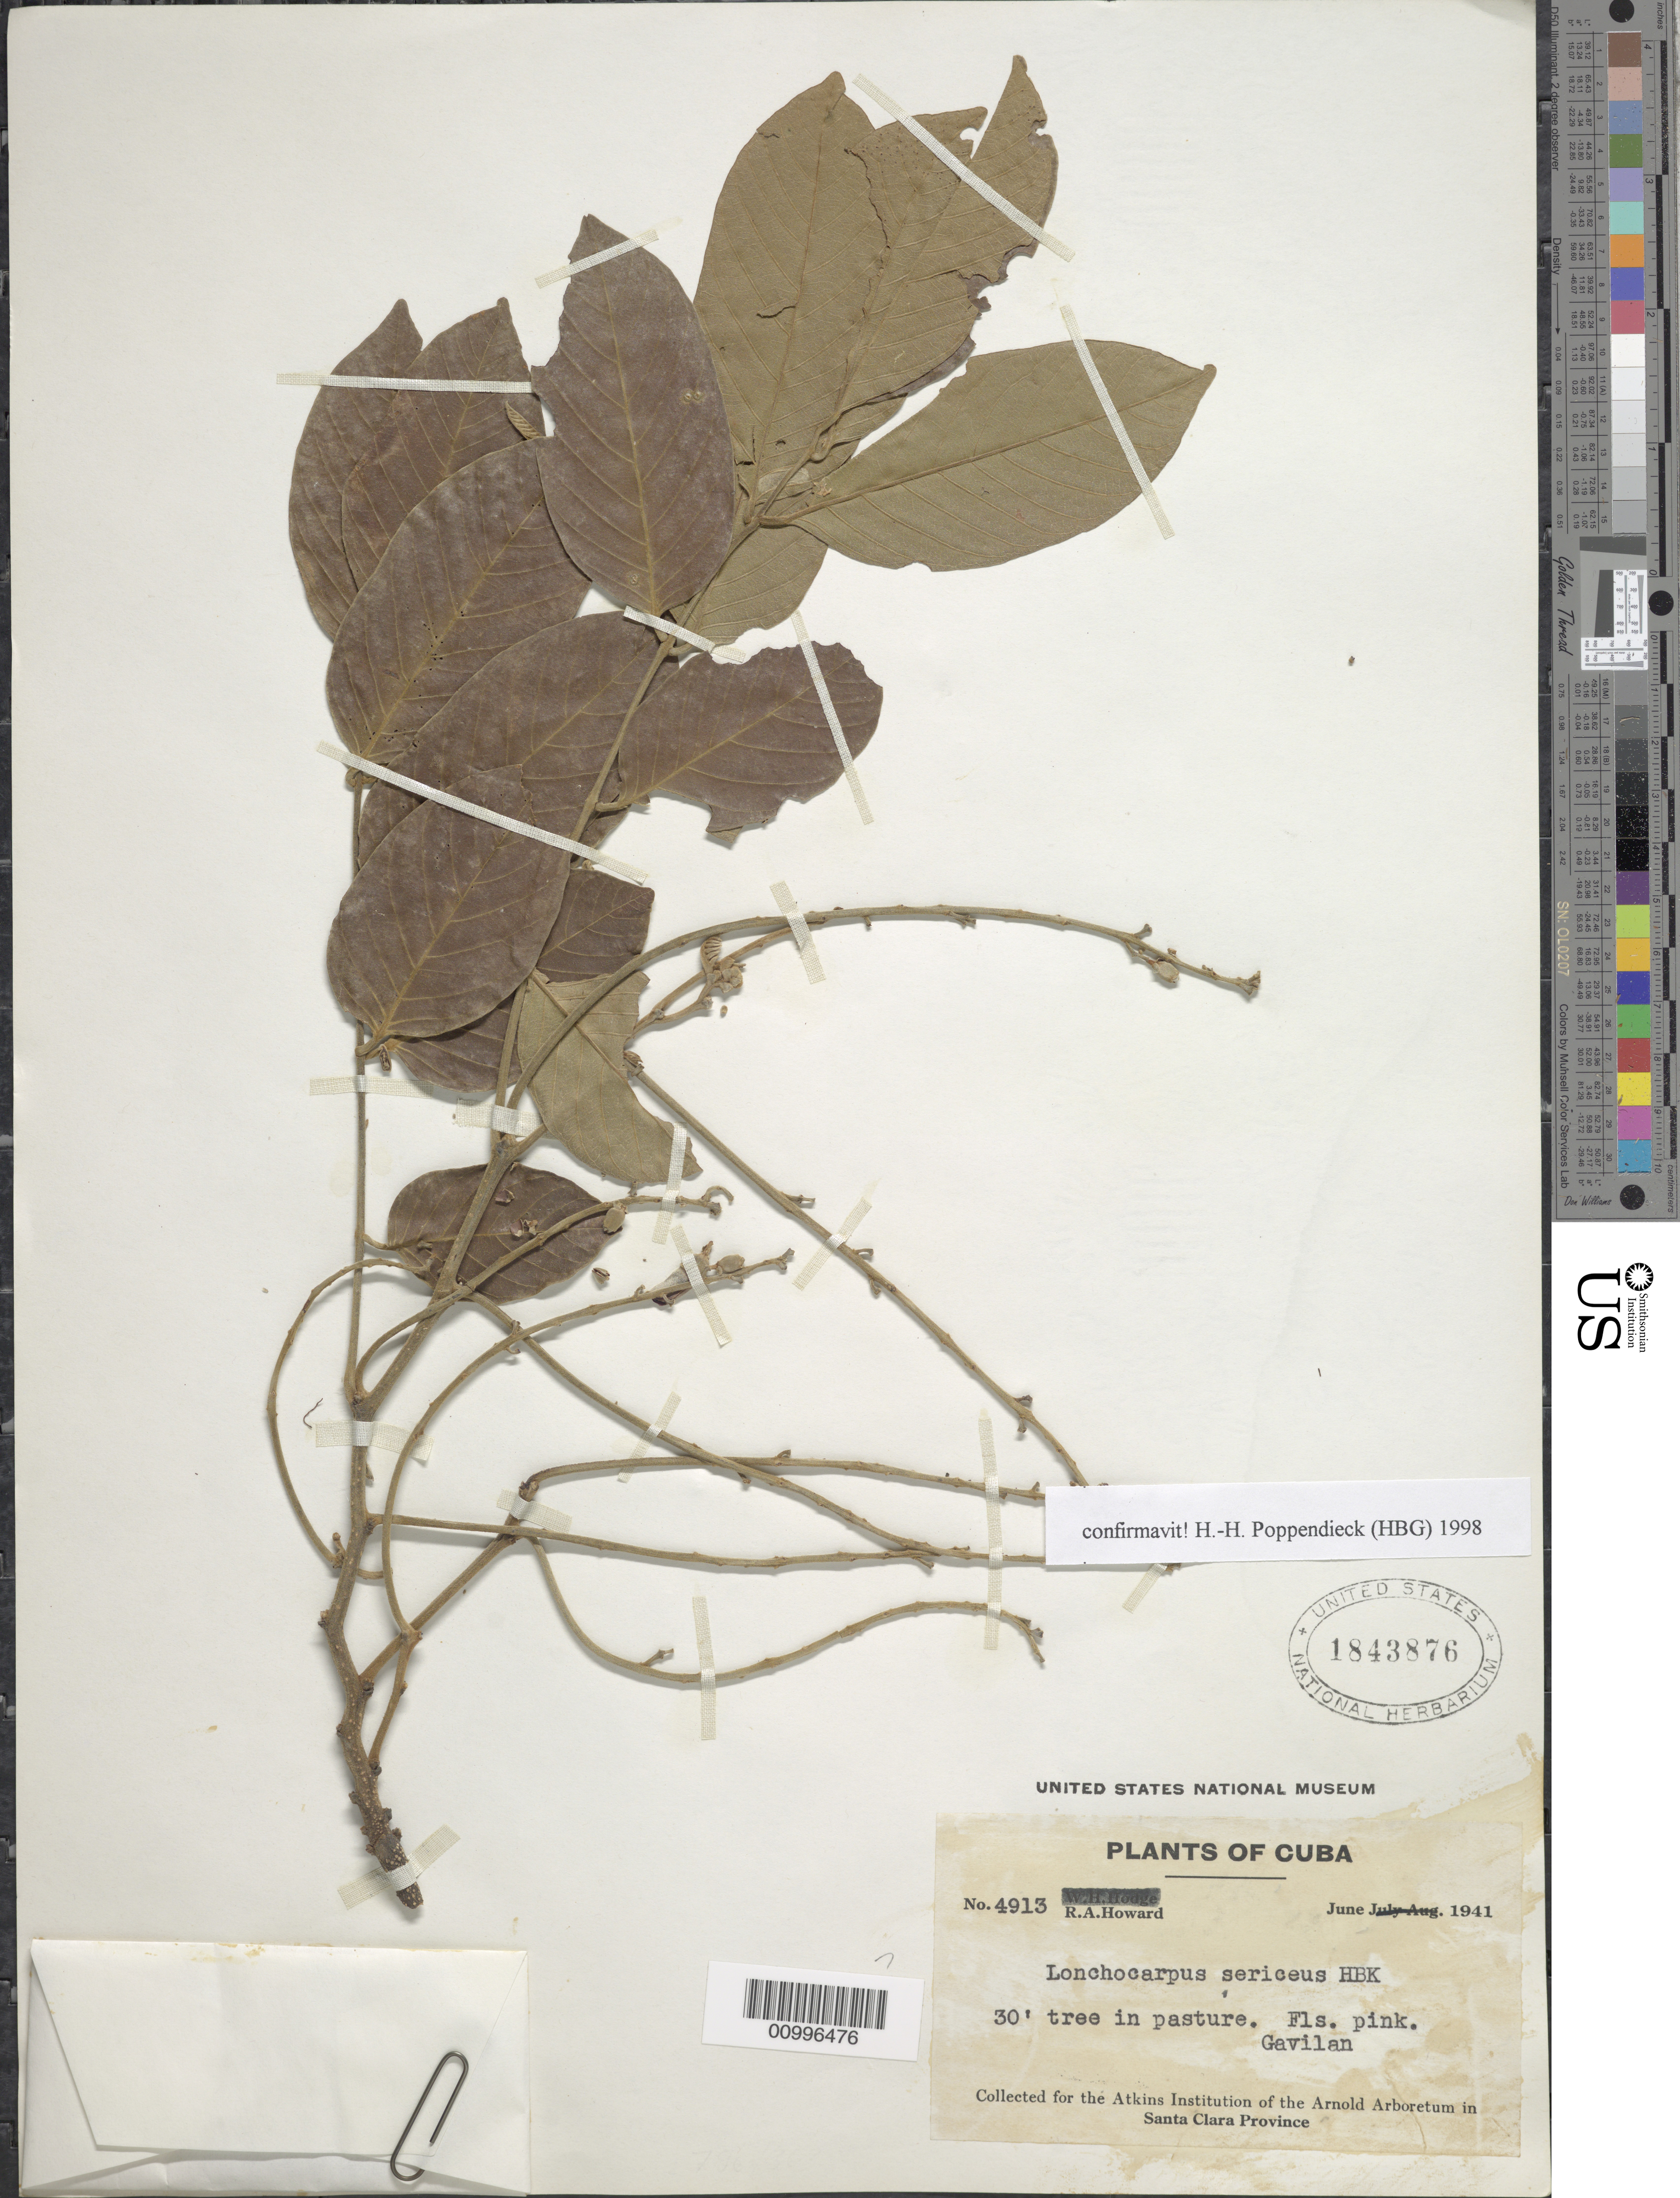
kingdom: Plantae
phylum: Tracheophyta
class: Magnoliopsida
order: Fabales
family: Fabaceae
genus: Lonchocarpus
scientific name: Lonchocarpus sericeus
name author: (Poir.) Kunth ex DC.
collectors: R. A. Howard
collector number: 4913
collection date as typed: Jun 1941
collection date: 1941-06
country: Cuba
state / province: Villa Clara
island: Cuba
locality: Santa Clara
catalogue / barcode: US 1843876